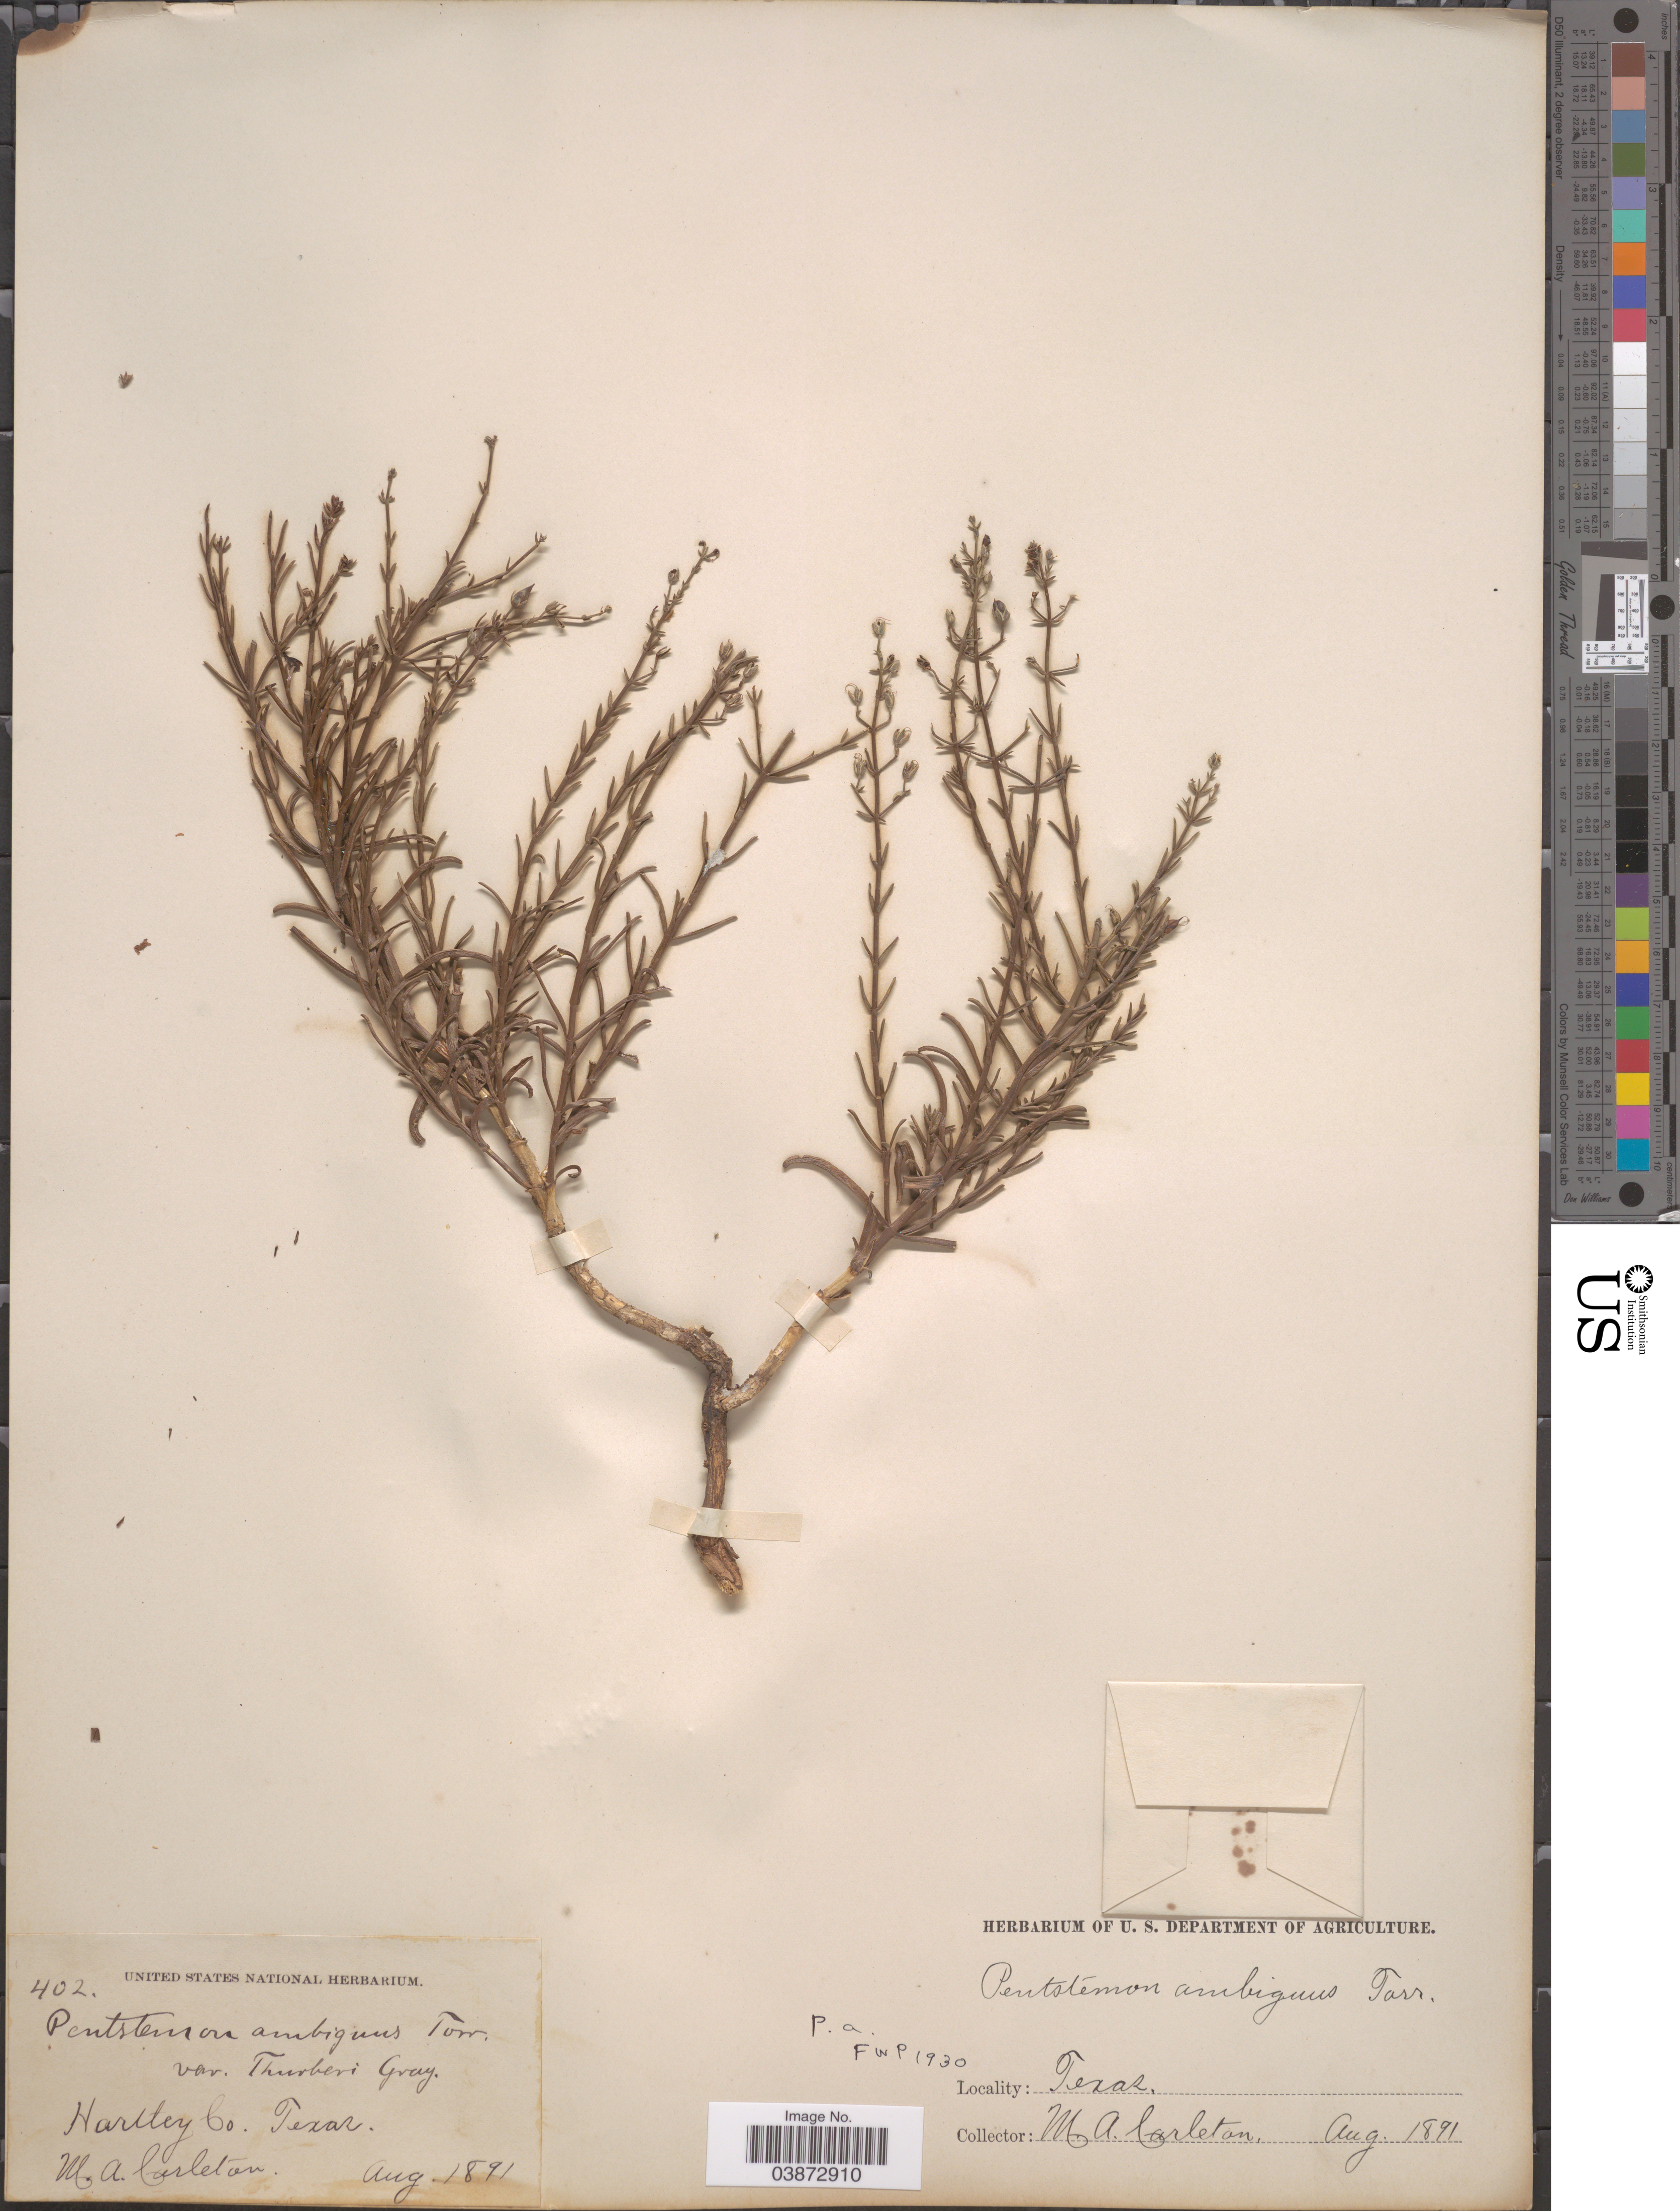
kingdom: Plantae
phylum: Tracheophyta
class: Magnoliopsida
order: Lamiales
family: Plantaginaceae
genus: Penstemon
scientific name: Penstemon ambiguus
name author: Torr.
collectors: M. A. Carleton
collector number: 402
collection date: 1891-08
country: United States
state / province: Texas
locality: Hartley Co.